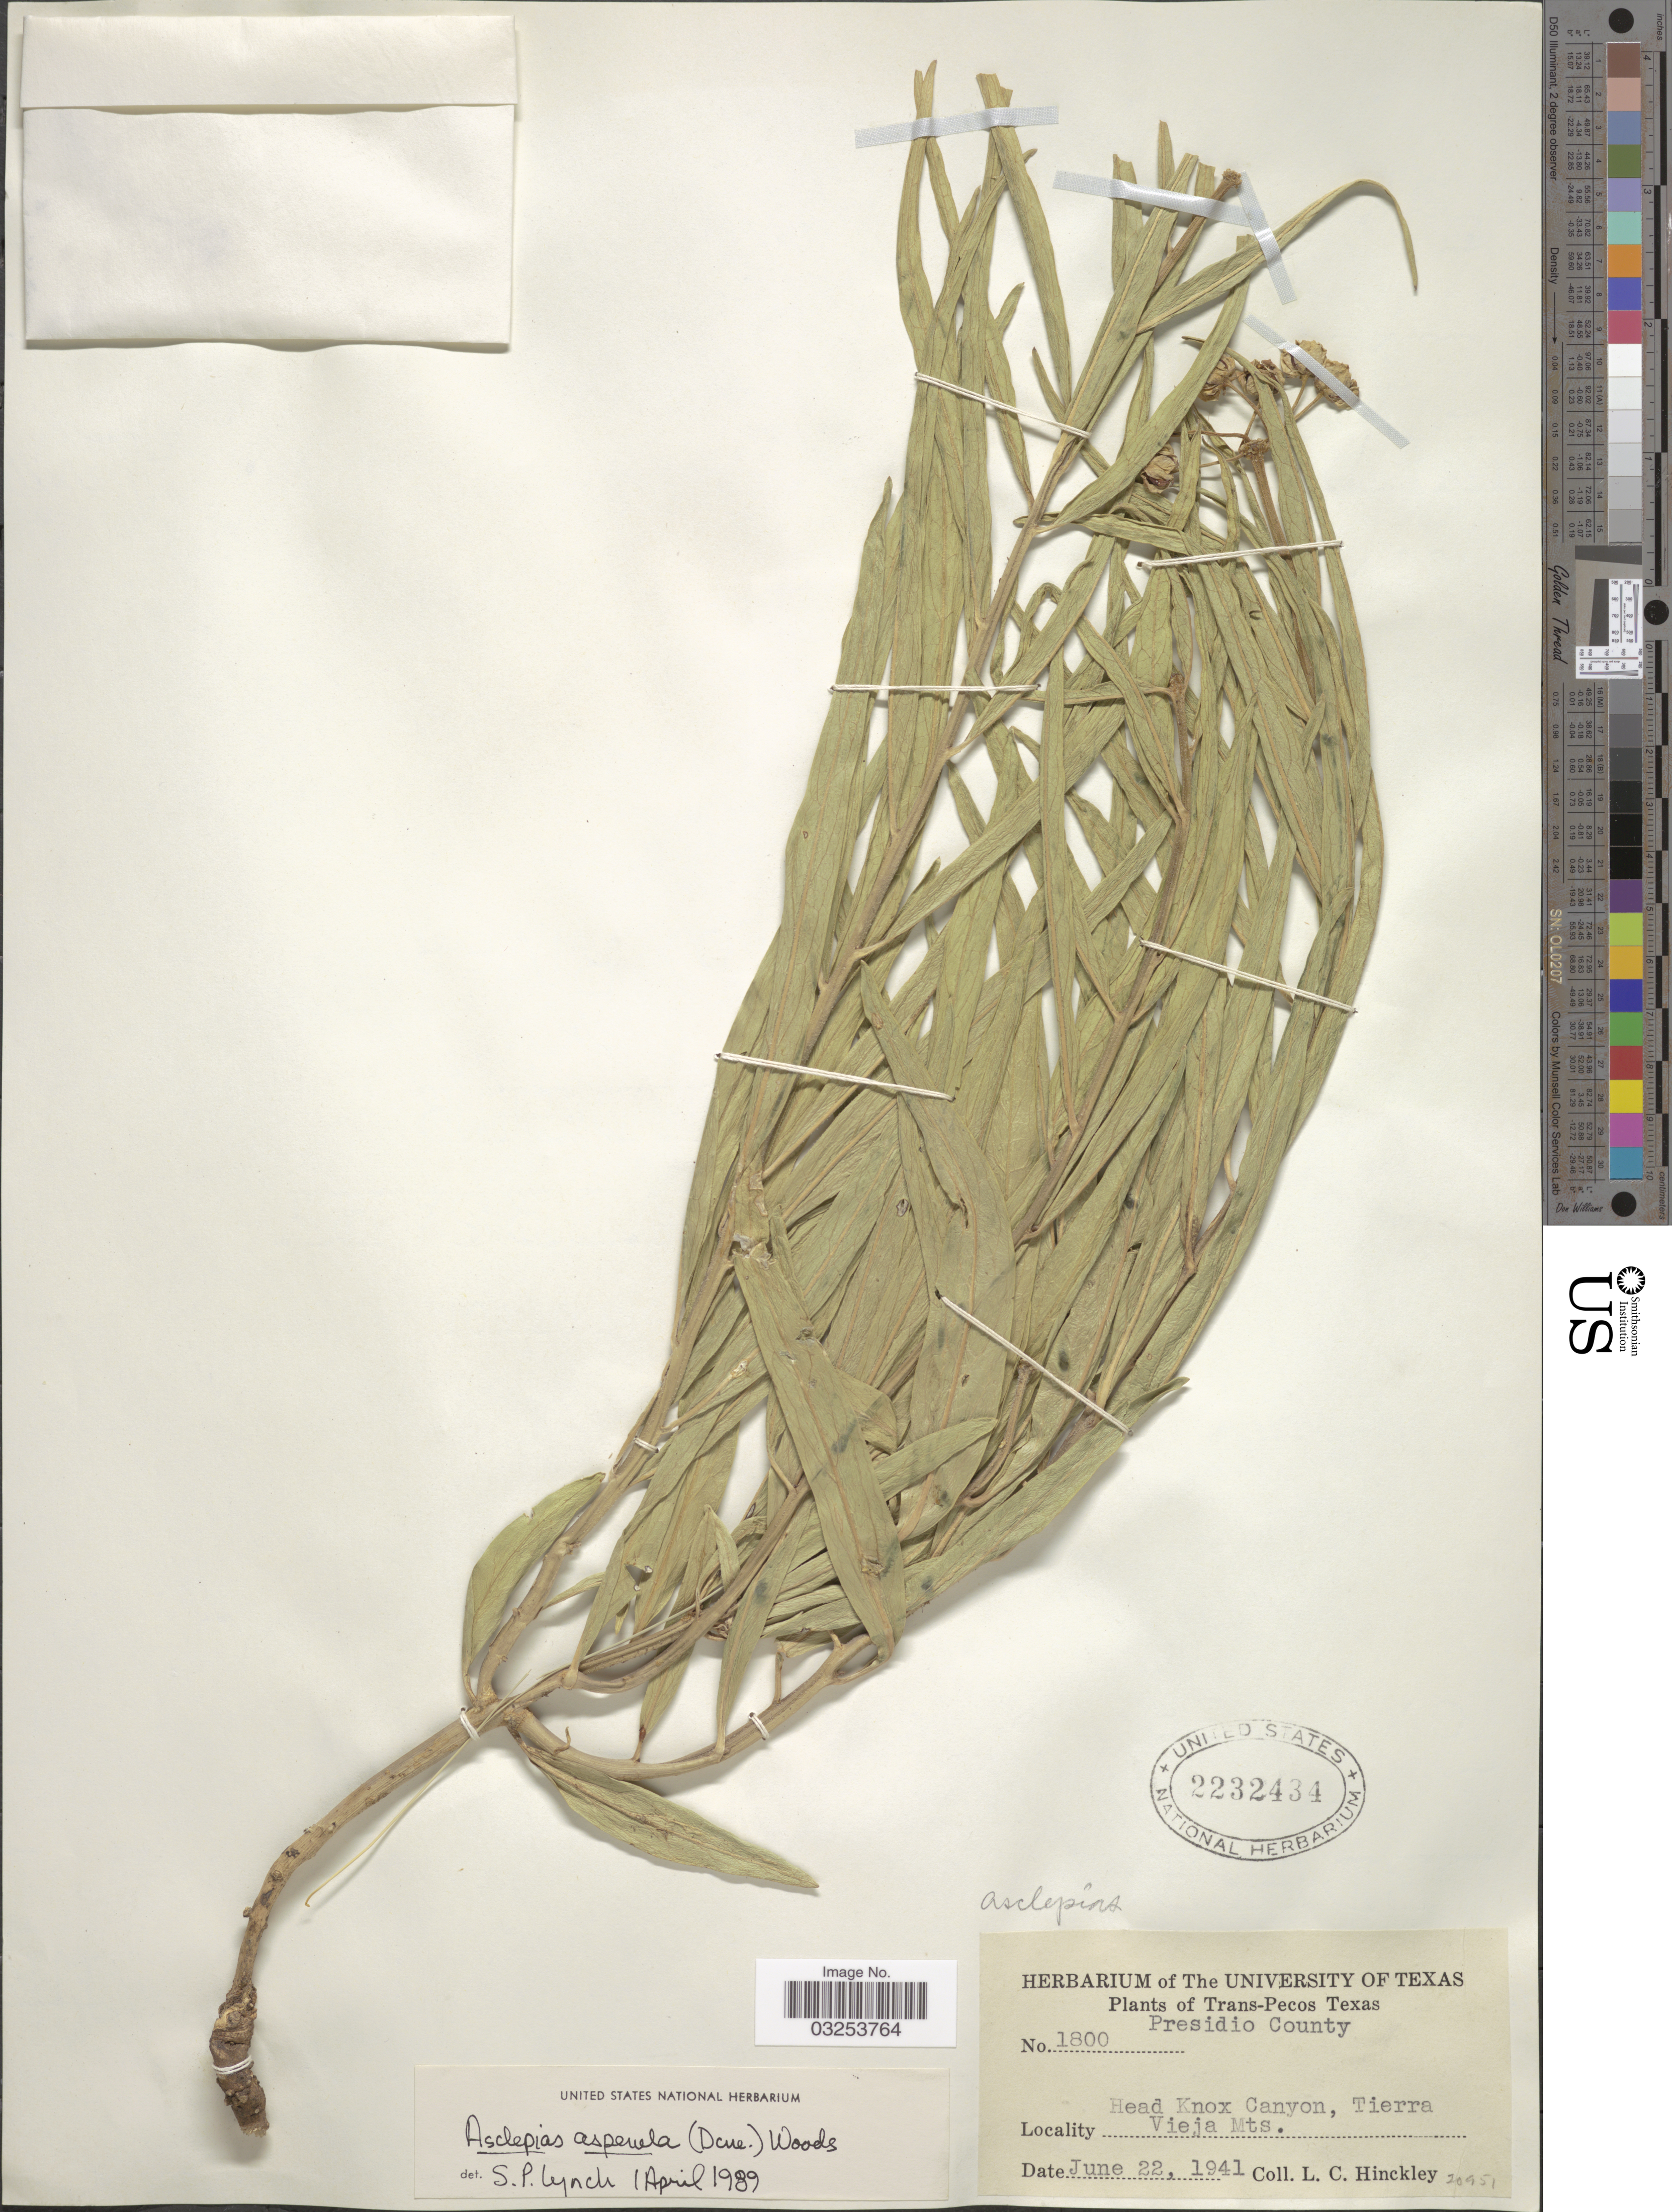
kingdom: Plantae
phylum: Tracheophyta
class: Magnoliopsida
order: Gentianales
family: Apocynaceae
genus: Asclepias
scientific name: Asclepias asperula subsp. asperula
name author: (Decne.) Woodson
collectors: L. Hinckley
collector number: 1800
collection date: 1941-06-22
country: United States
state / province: Texas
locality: Trans-Pecos. Presidio County. Head Knox Canyon, Tierra Vieja Mts.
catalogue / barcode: US 2232434